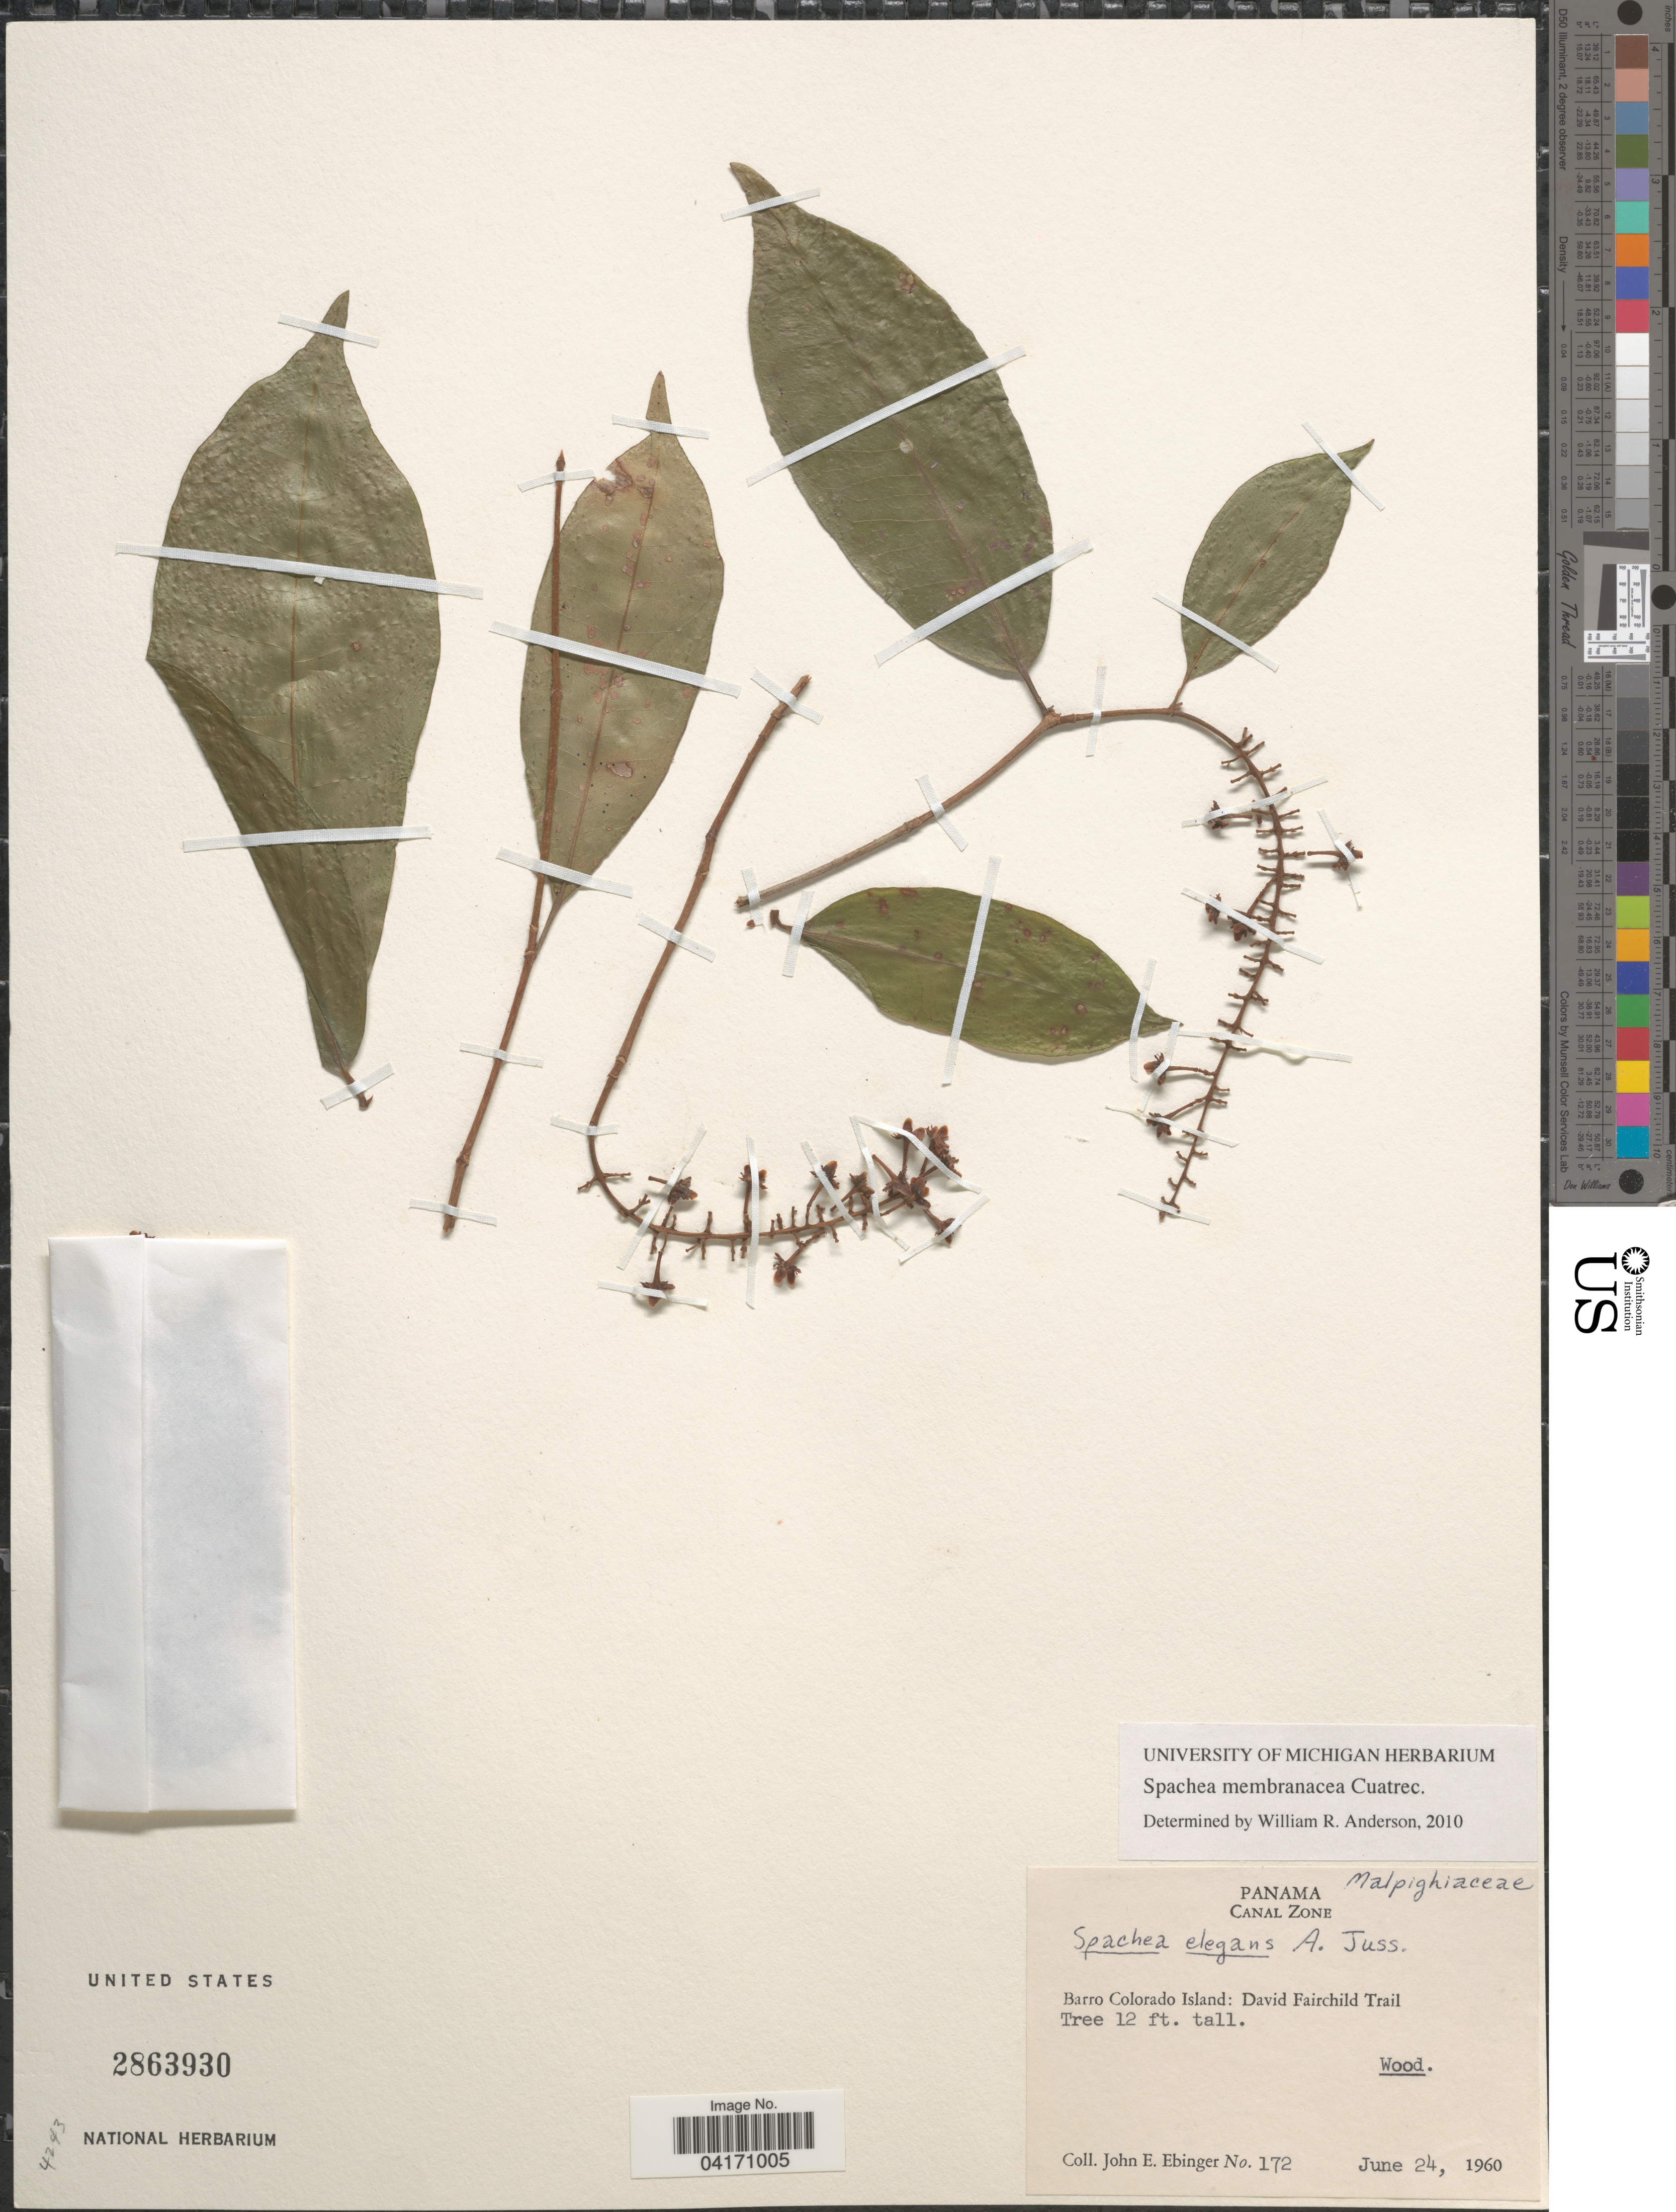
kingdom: Plantae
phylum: Tracheophyta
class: Magnoliopsida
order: Malpighiales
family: Malpighiaceae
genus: Spachea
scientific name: Spachea membranacea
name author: Cuatrec.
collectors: J. Ebinger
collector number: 172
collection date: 1960-06-24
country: Panama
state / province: Colón / Panamá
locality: Canal Zone. Barro Colorado Island: David Fairchild Trail.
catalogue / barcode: US 2863930